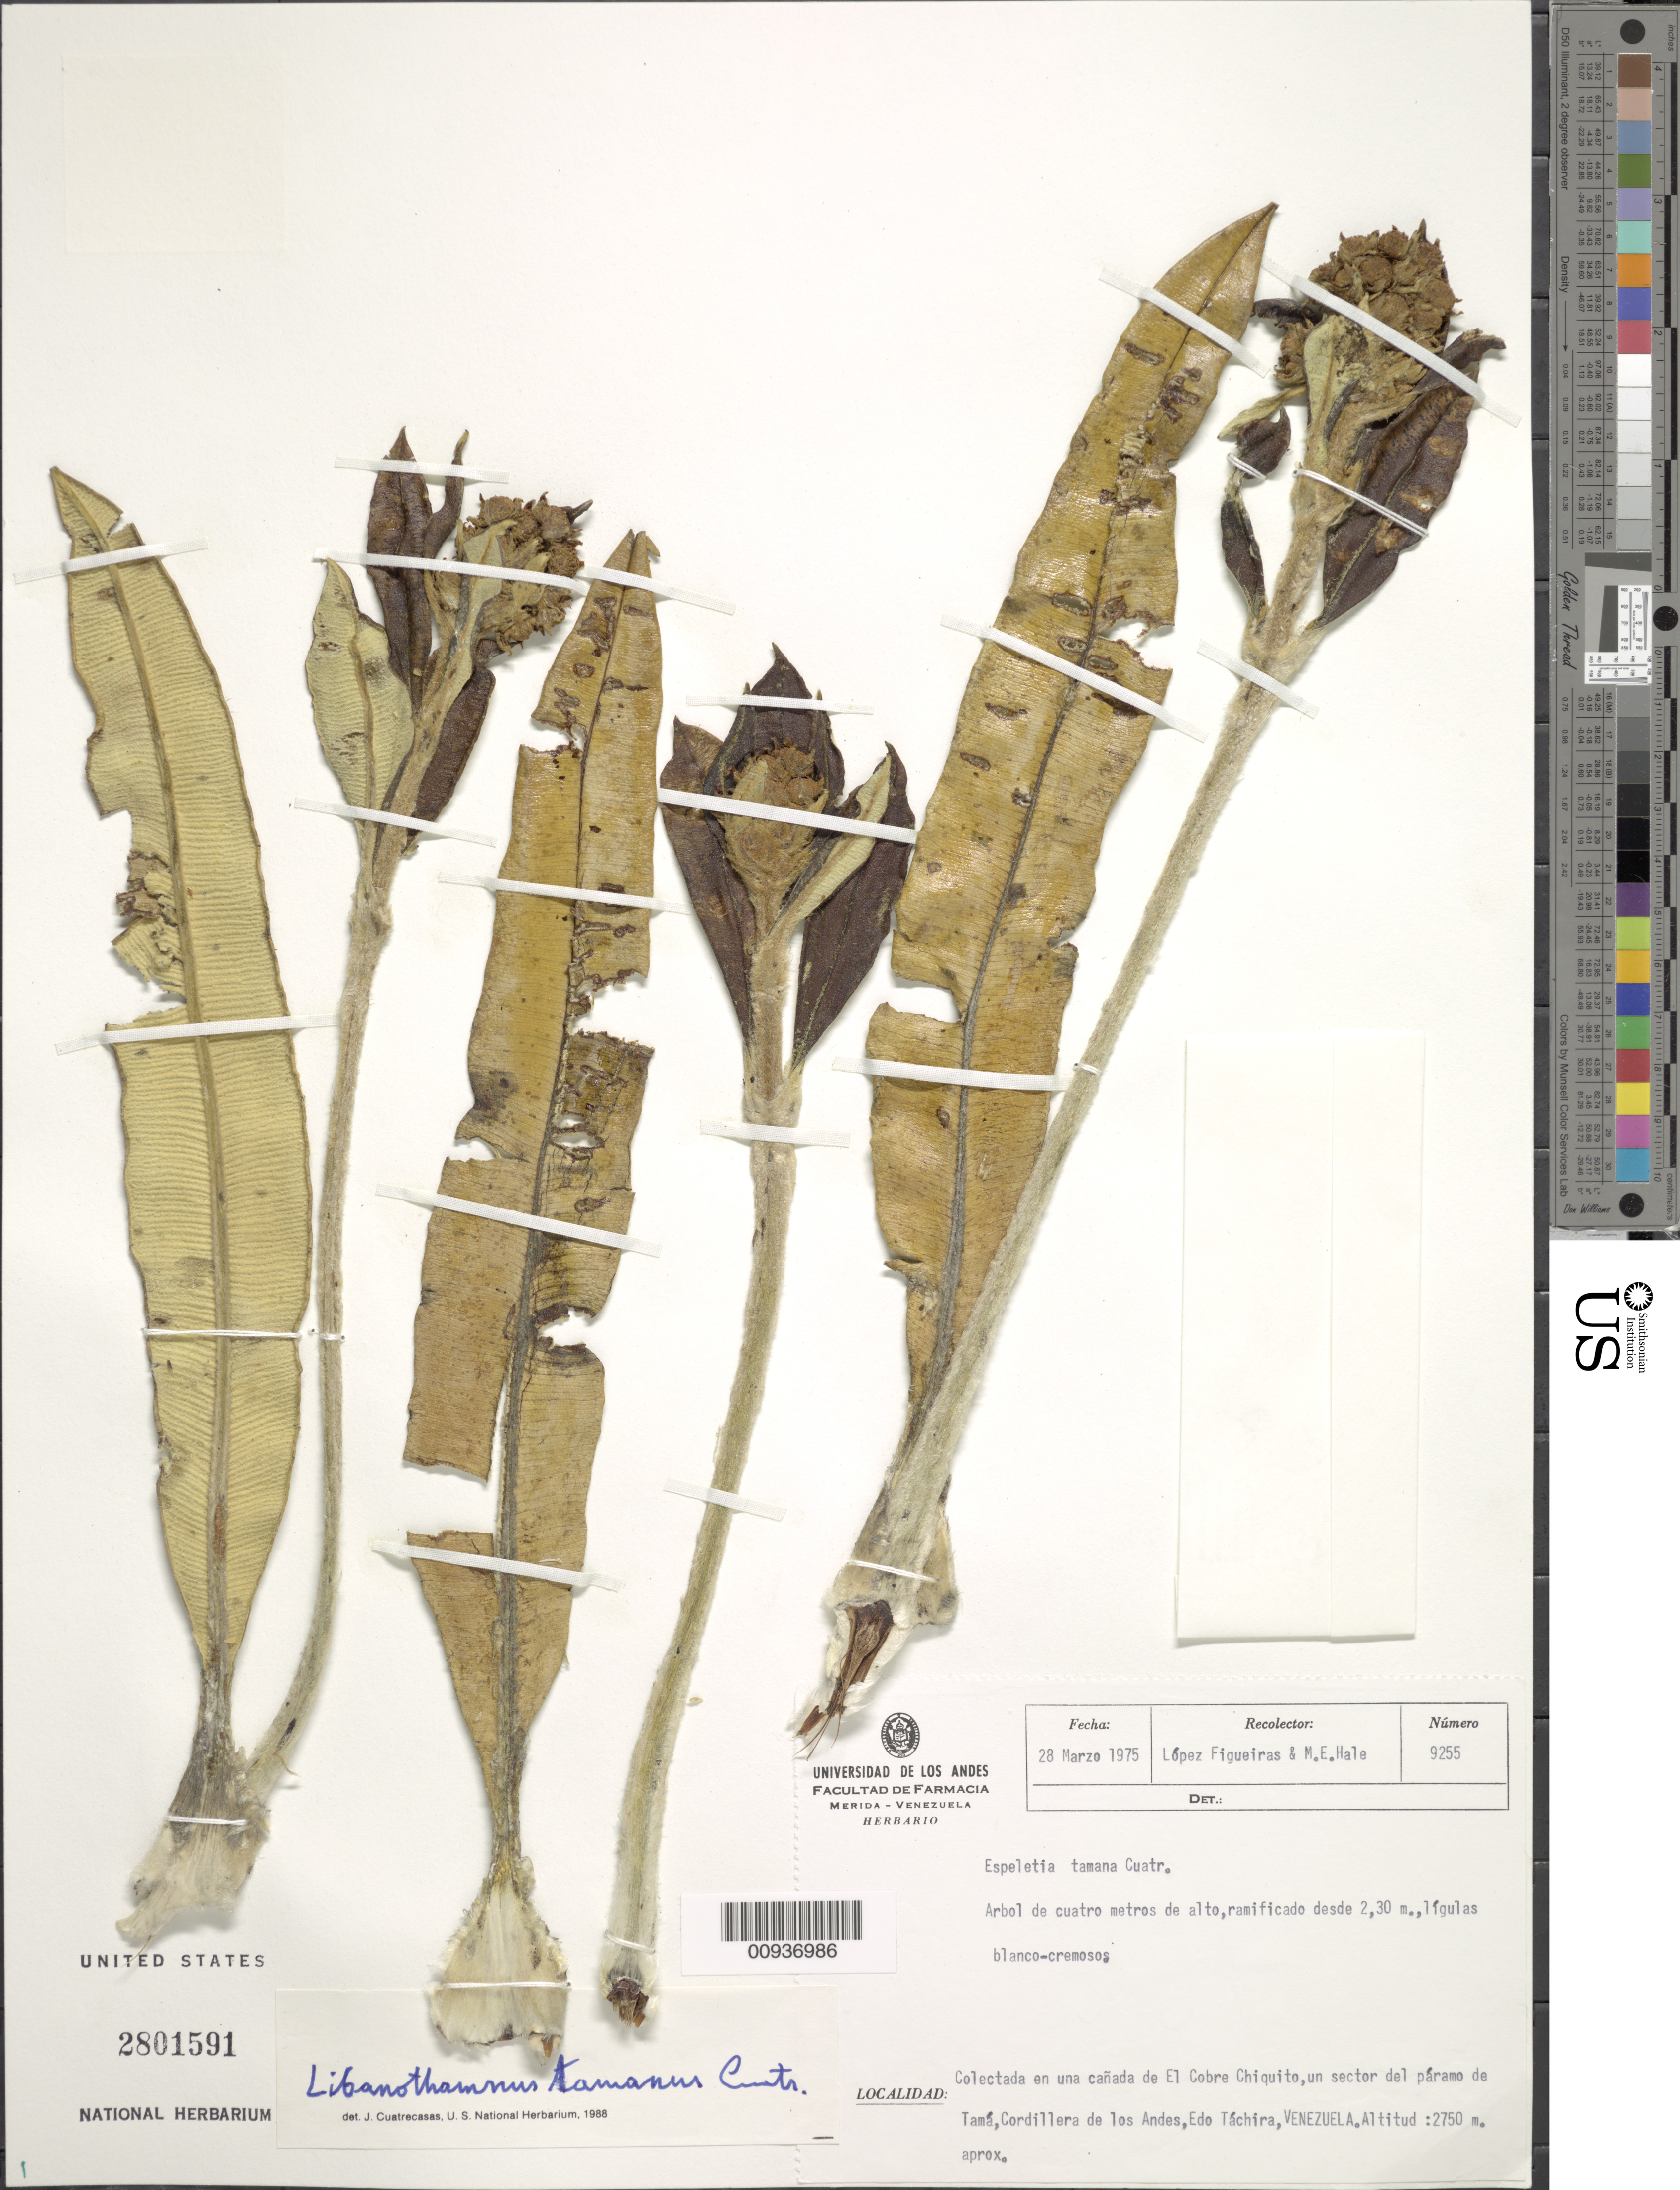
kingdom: Plantae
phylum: Tracheophyta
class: Magnoliopsida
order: Asterales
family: Asteraceae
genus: Libanothamnus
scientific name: Libanothamnus tamanus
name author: (Cuatrec.) Cuatrec.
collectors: L. Figueiras & M. Hale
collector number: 9255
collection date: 1975-03-28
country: Venezuela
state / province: Tachira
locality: Una canada de El Cobre Chiquito, un sector del paramo de Tama, Cordillera de Los Andes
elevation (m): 2750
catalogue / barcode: US 2801591